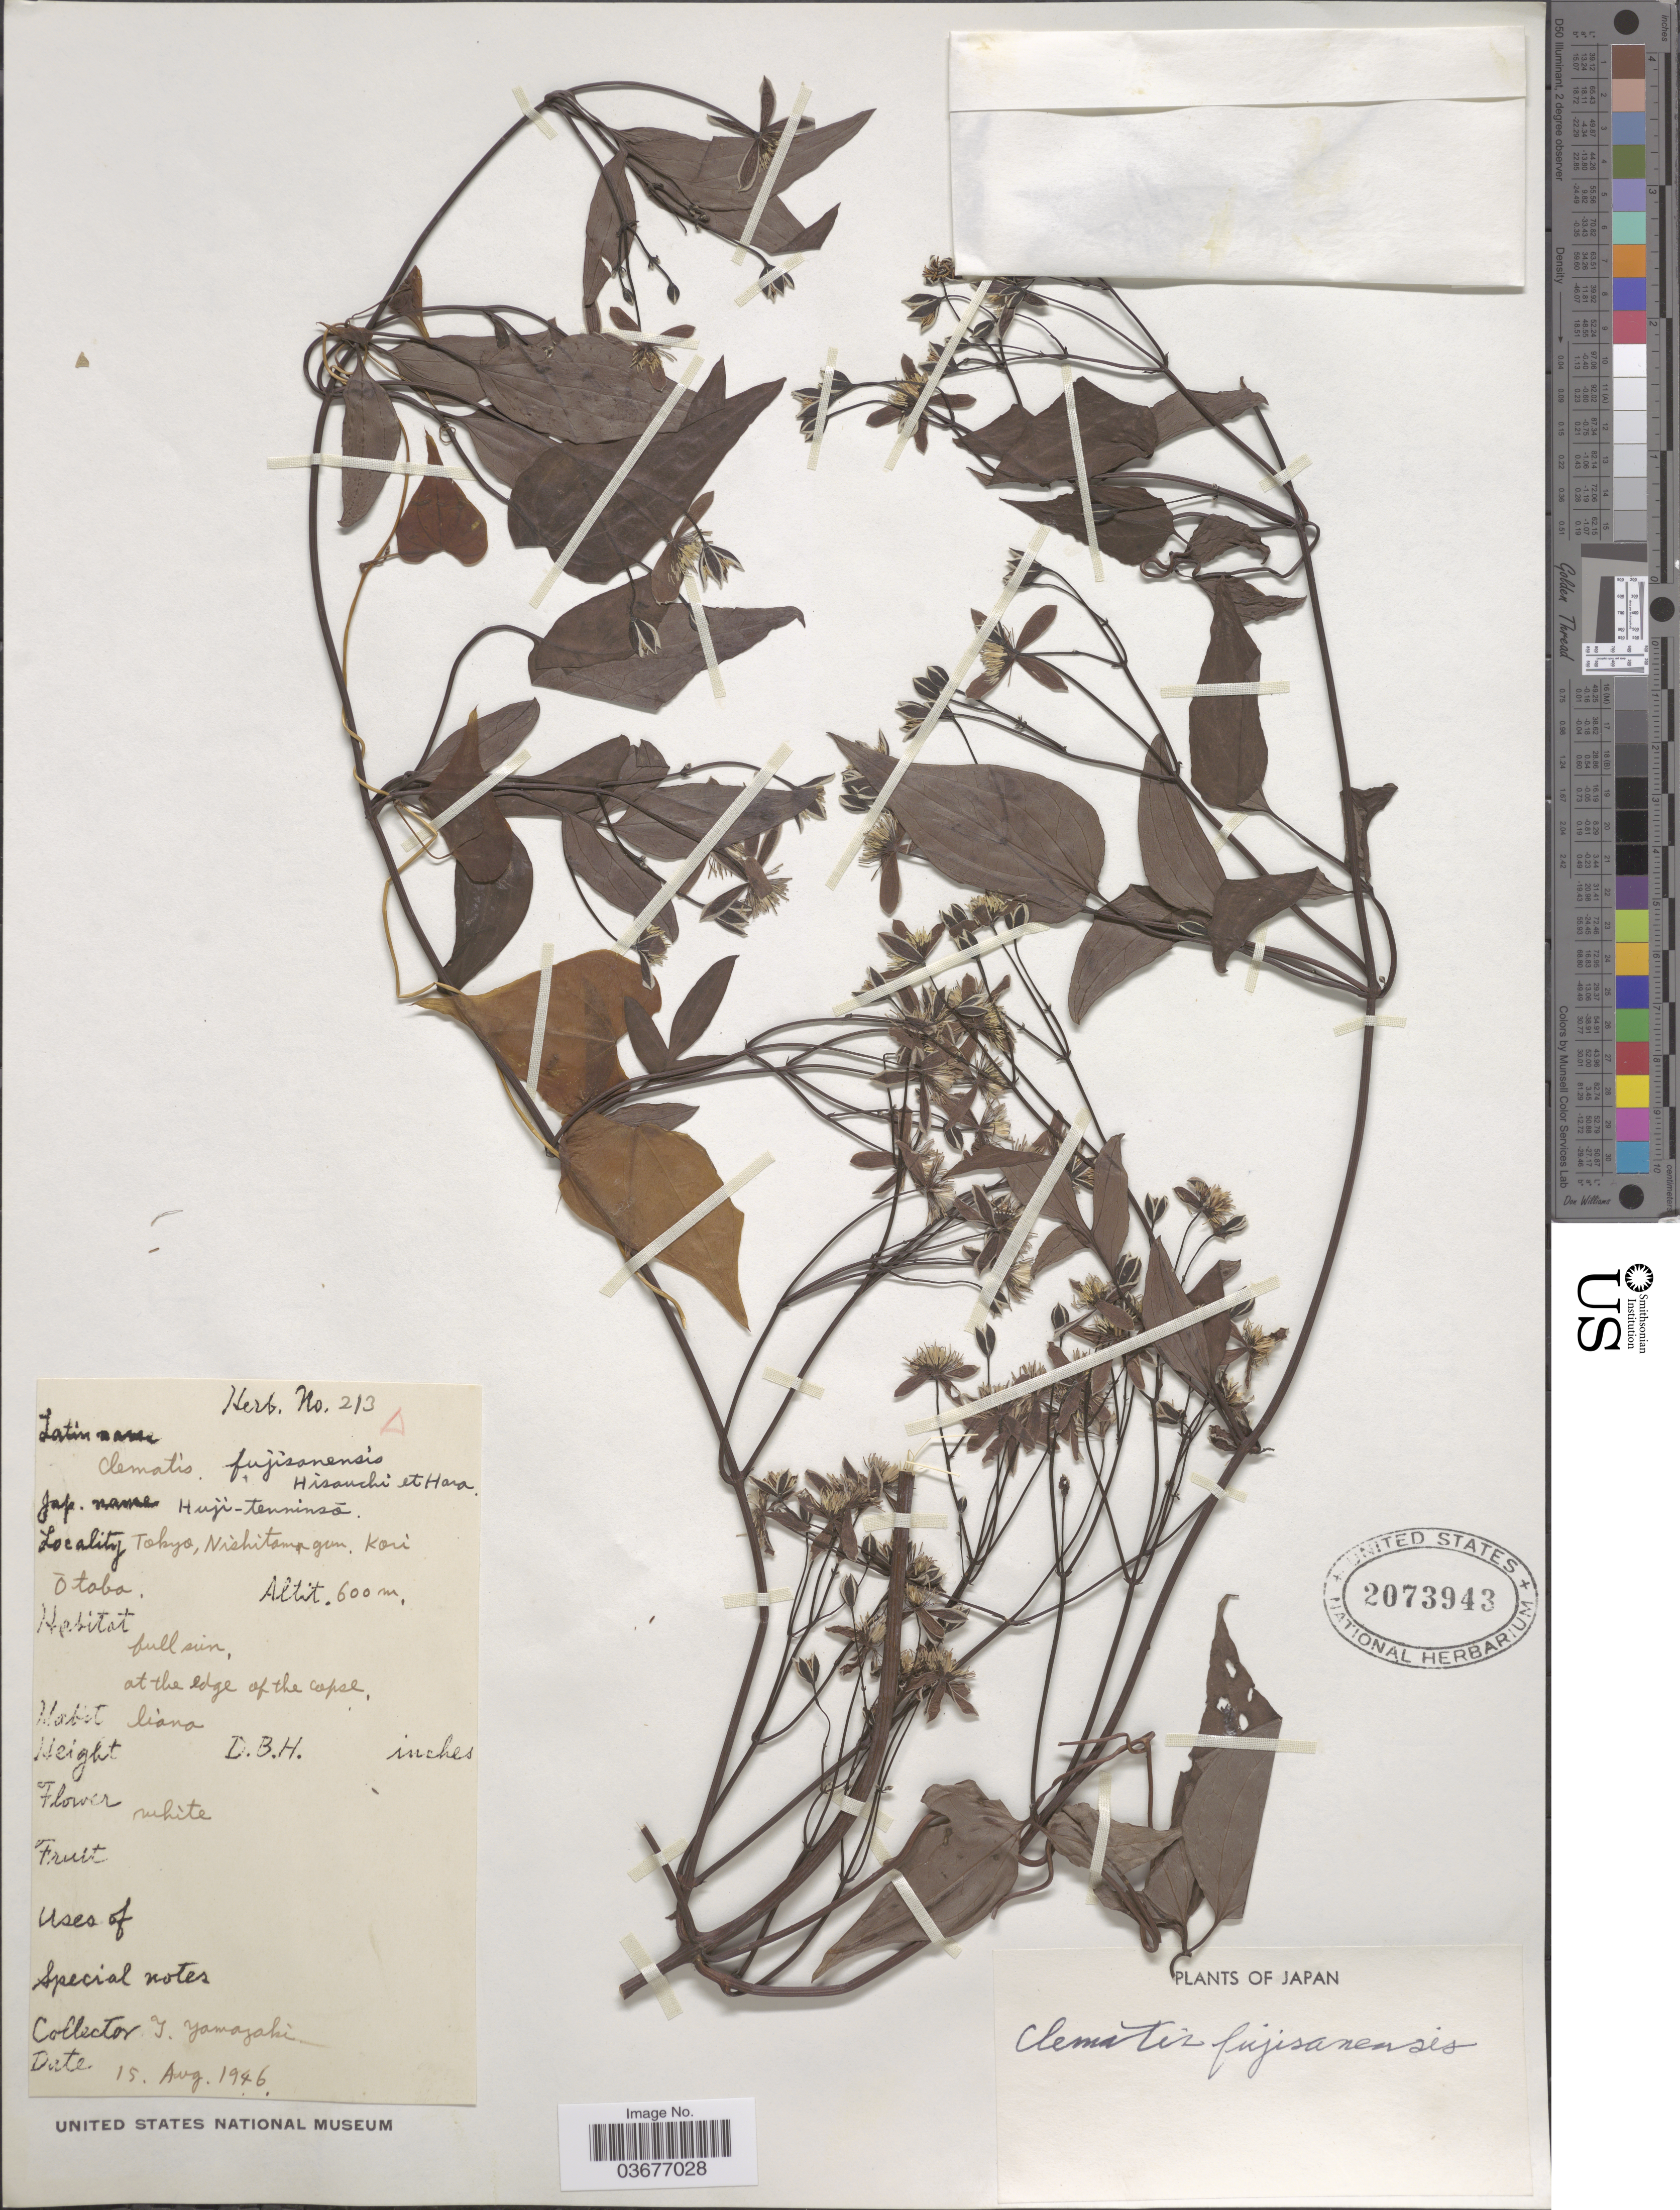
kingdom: Plantae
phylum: Tracheophyta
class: Magnoliopsida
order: Ranunculales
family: Ranunculaceae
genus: Clematis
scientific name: Clematis fujisanensis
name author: Hisauti & H. Hara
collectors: T. Yamazaki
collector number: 213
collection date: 1946-08-15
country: Japan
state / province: Tokyo, Federal City of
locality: Tokyo, Nishitamagun, Kori. Ōtaba.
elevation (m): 600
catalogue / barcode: US 2073943